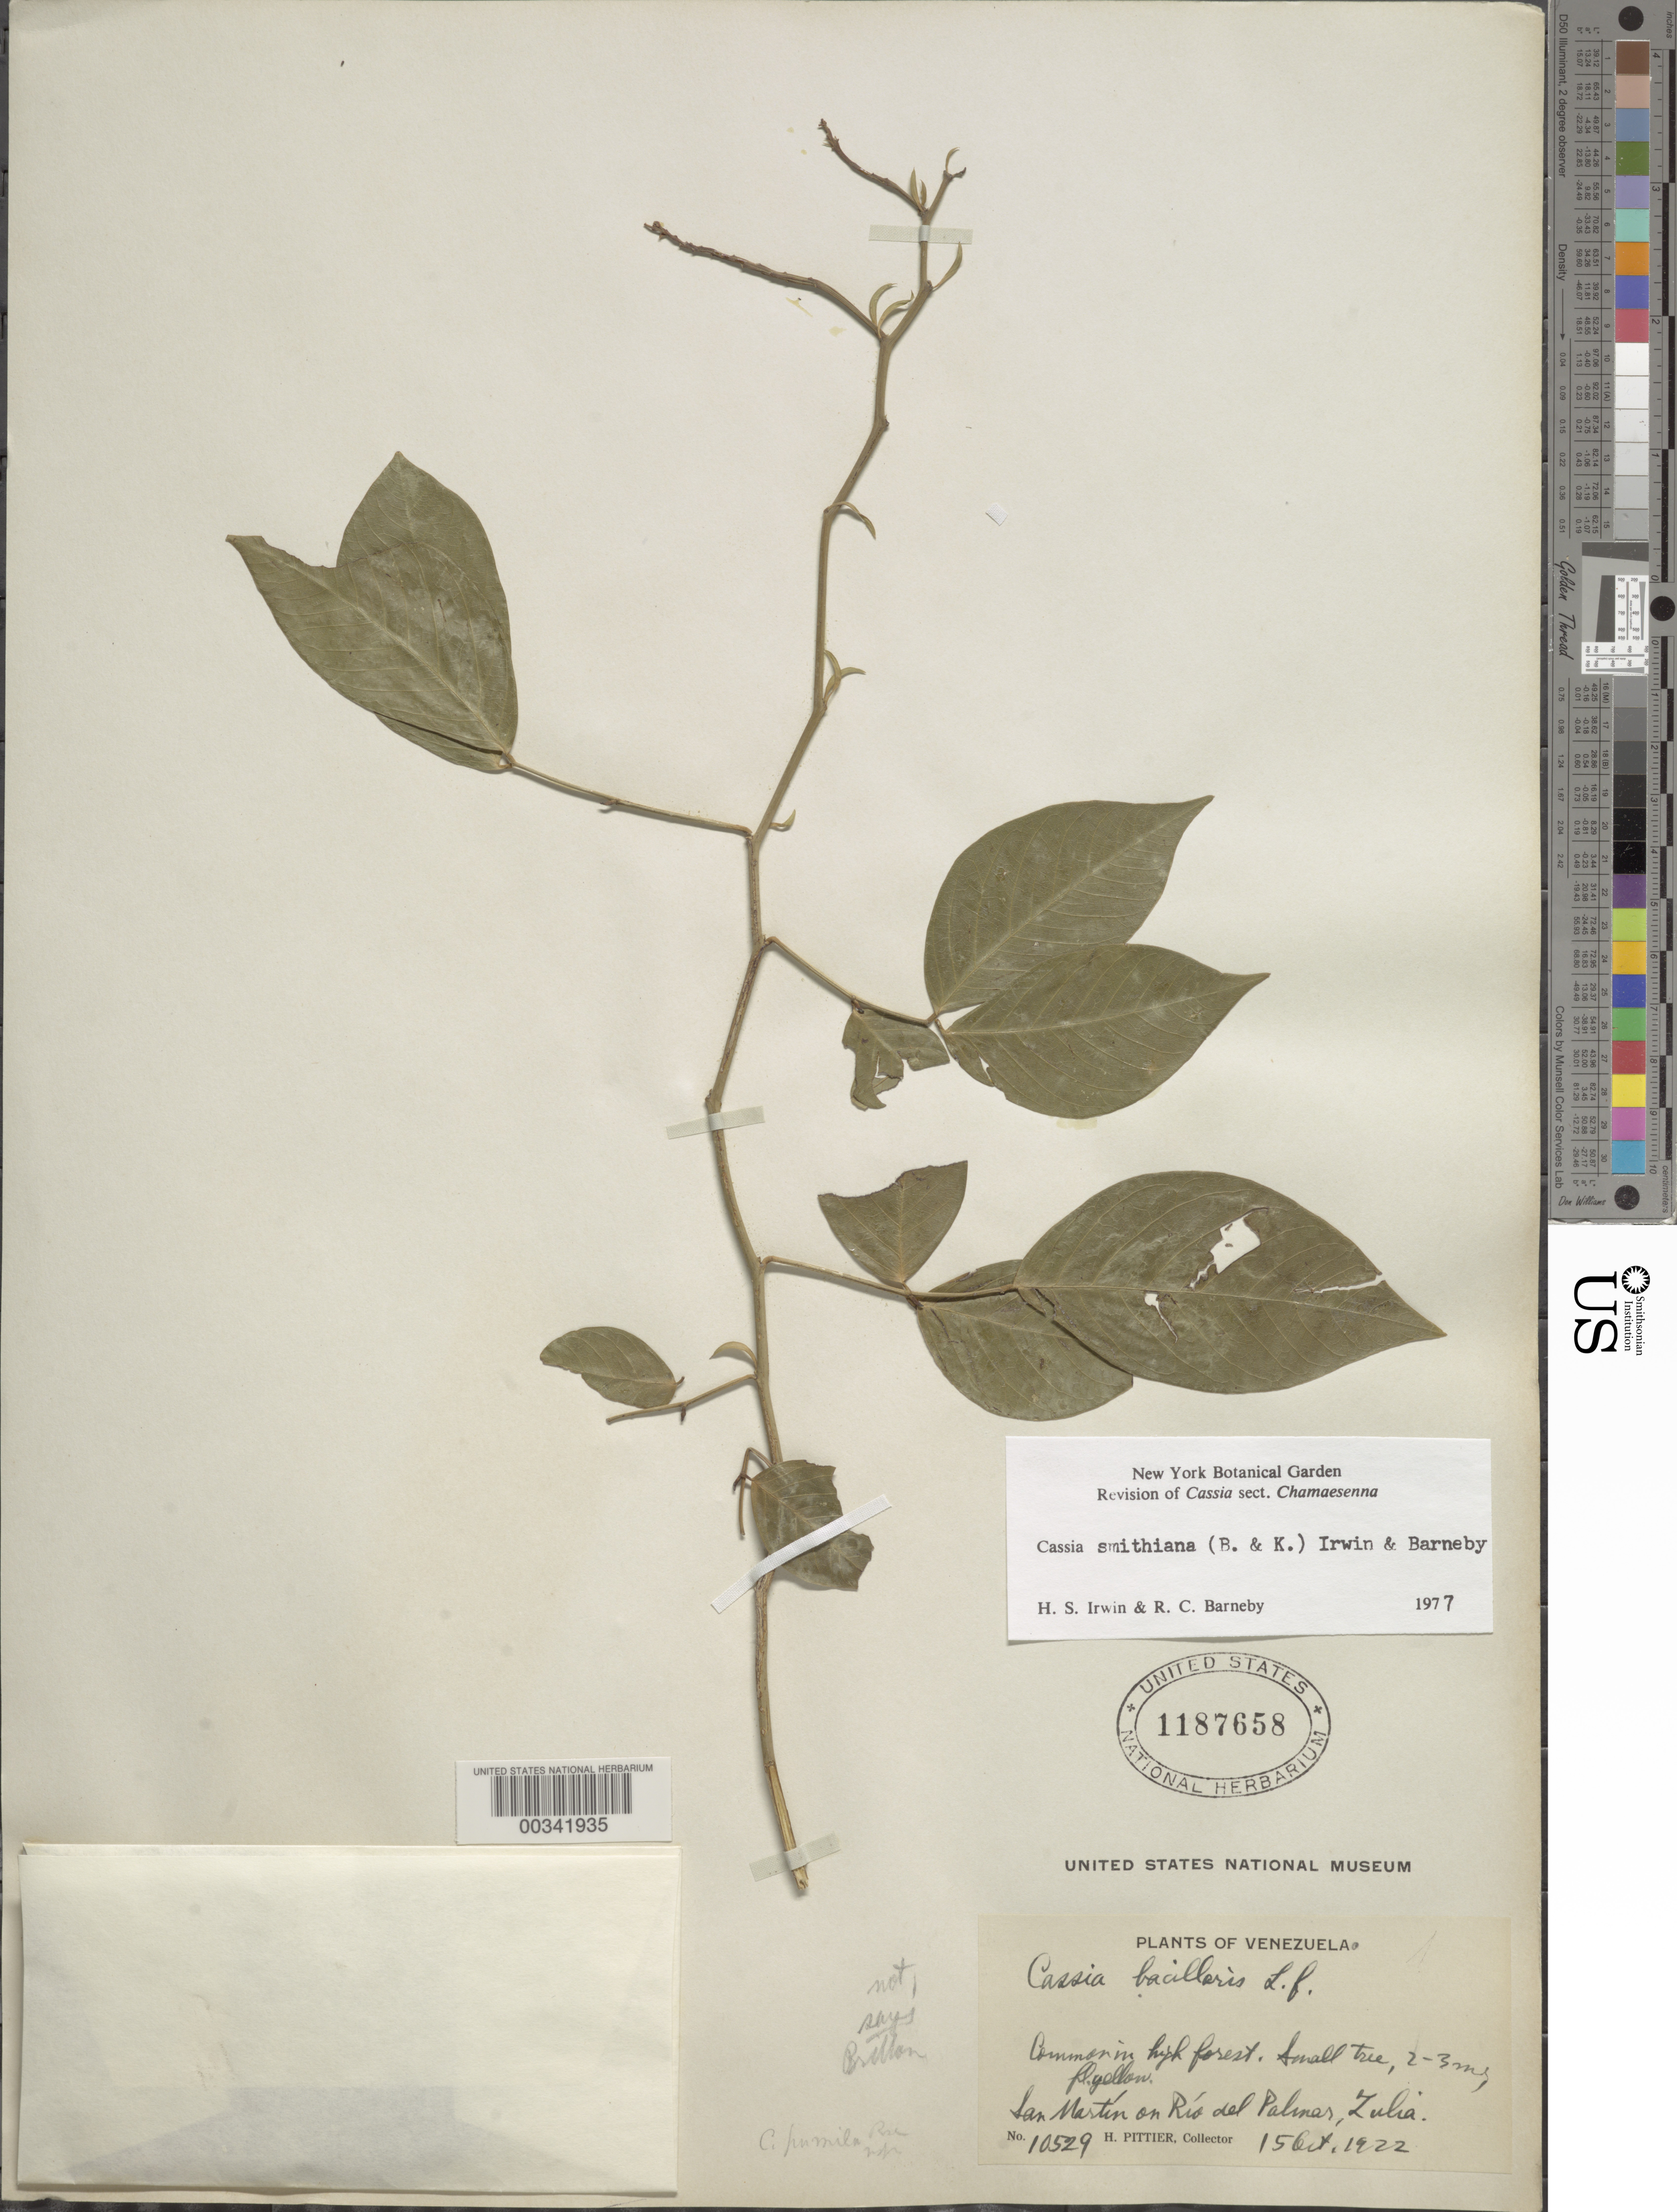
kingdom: Plantae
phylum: Tracheophyta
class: Magnoliopsida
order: Fabales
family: Fabaceae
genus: Senna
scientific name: Senna smithiana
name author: (Britton & Rose ex Britton & Killip) H.S. Irwin & Barneby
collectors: H. F. Pittier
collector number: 10529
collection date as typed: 15 Oct 1922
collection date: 1922-10-15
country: Venezuela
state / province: Zulia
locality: San martin on rio del palmer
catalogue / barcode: US 1187658